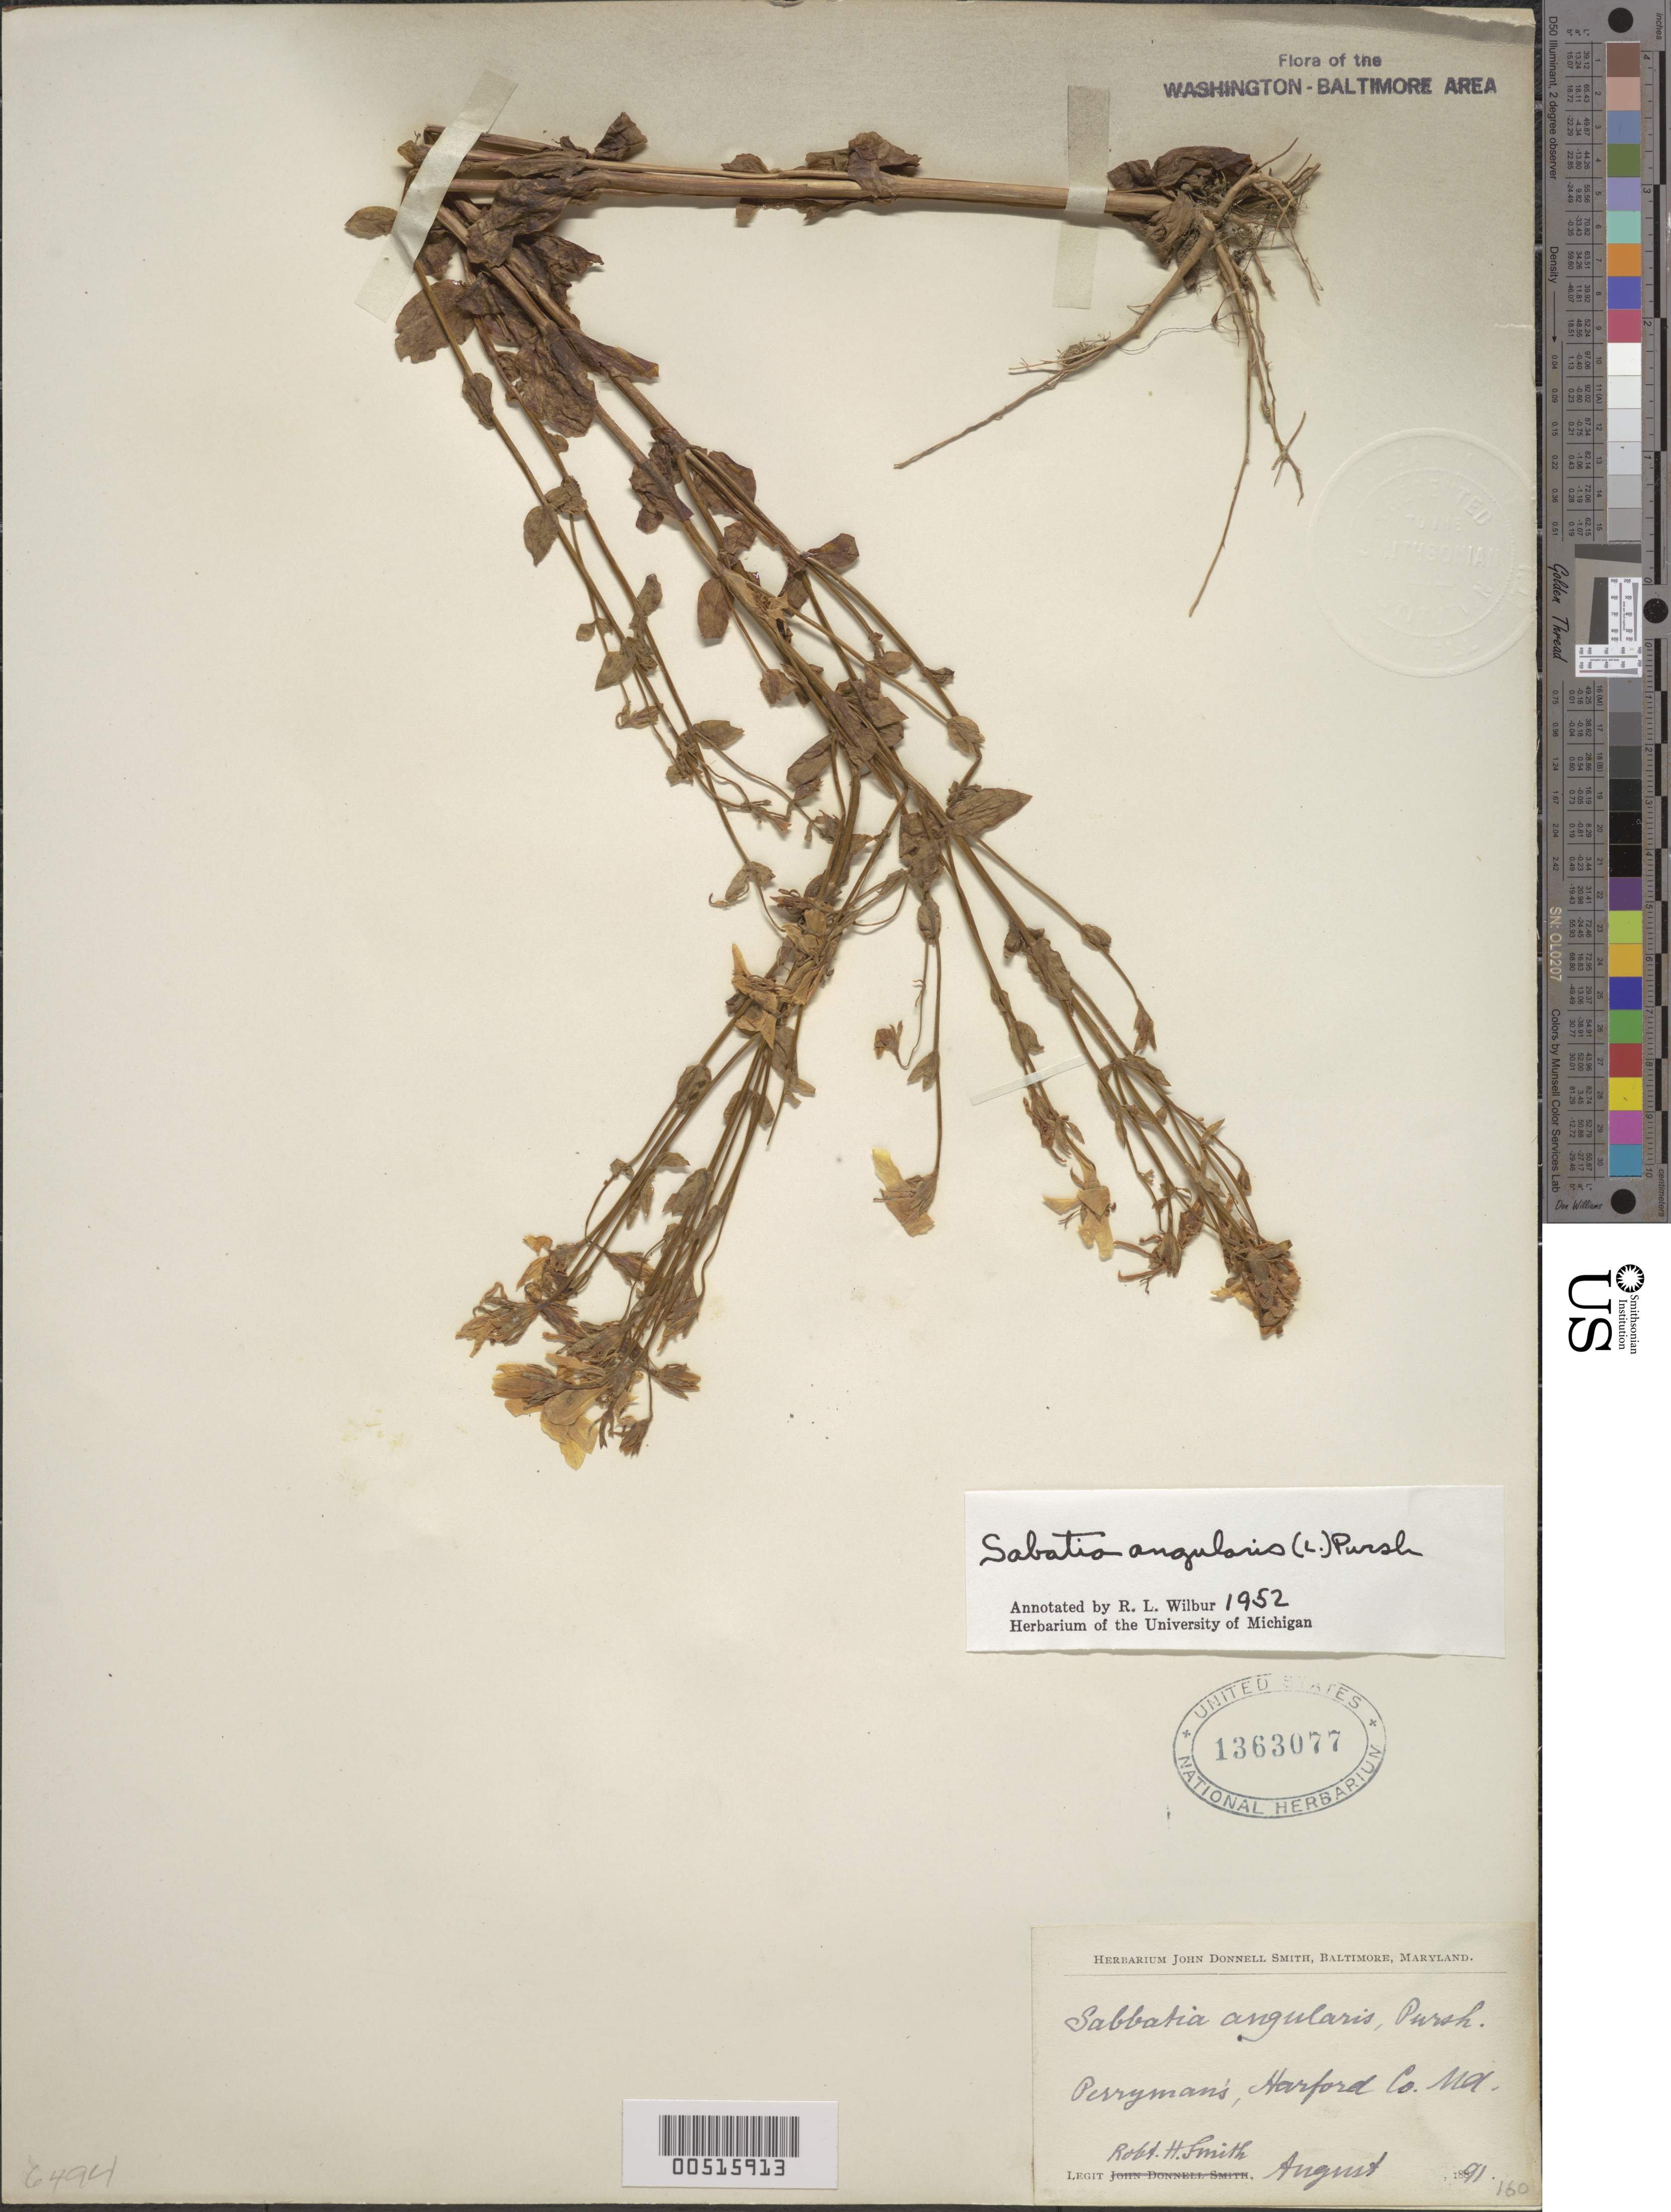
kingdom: Plantae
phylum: Tracheophyta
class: Magnoliopsida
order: Gentianales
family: Gentianaceae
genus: Sabatia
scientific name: Sabatia angularis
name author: (L.) Pursh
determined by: Wilbur, R. L.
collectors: R. H. Smith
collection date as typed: Aug 1891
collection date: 1891-08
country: United States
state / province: Maryland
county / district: Harford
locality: Perryman's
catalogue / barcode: US 1363077